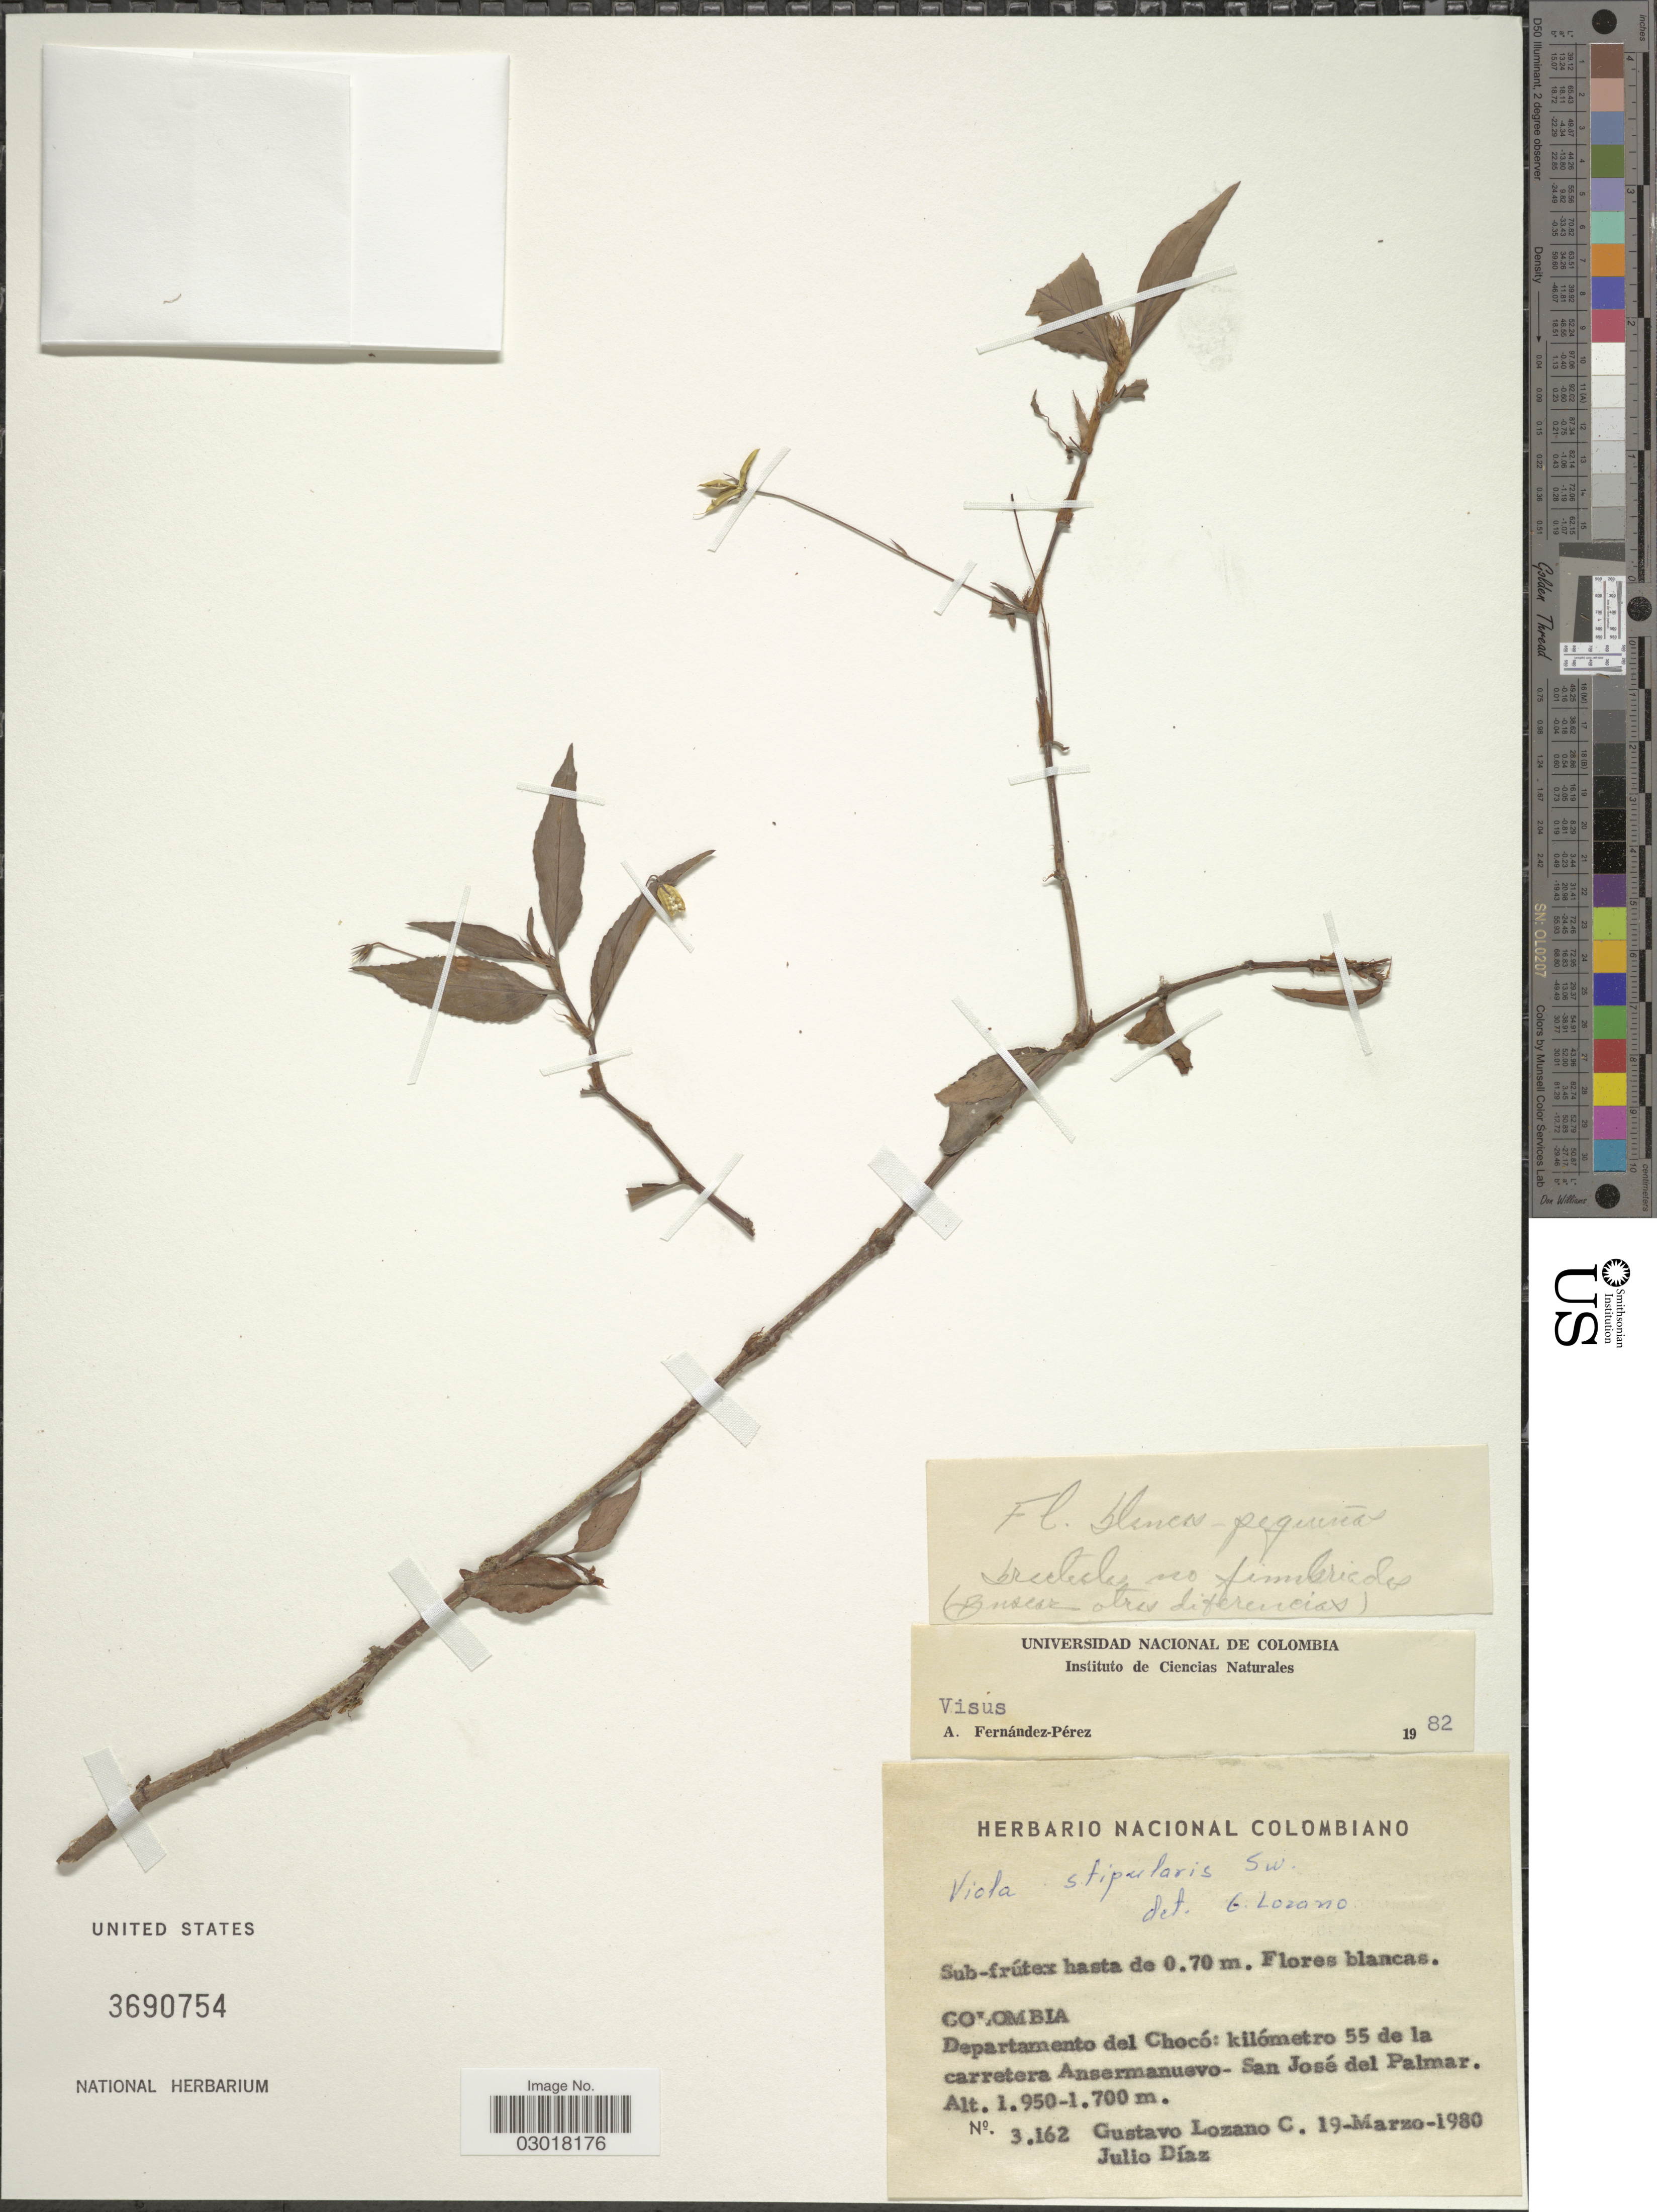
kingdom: Plantae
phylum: Tracheophyta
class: Magnoliopsida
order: Malpighiales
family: Violaceae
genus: Viola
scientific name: Viola stipularis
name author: Sw.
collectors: G. Lozano-Contreras & J. Diaz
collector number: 3162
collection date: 1980-03-19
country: Colombia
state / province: Chocó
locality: Departamento del Chocó: kilómetro 55 de la carretera Ansermanuevo- San José del Palmar.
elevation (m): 1700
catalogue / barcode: US 3690754